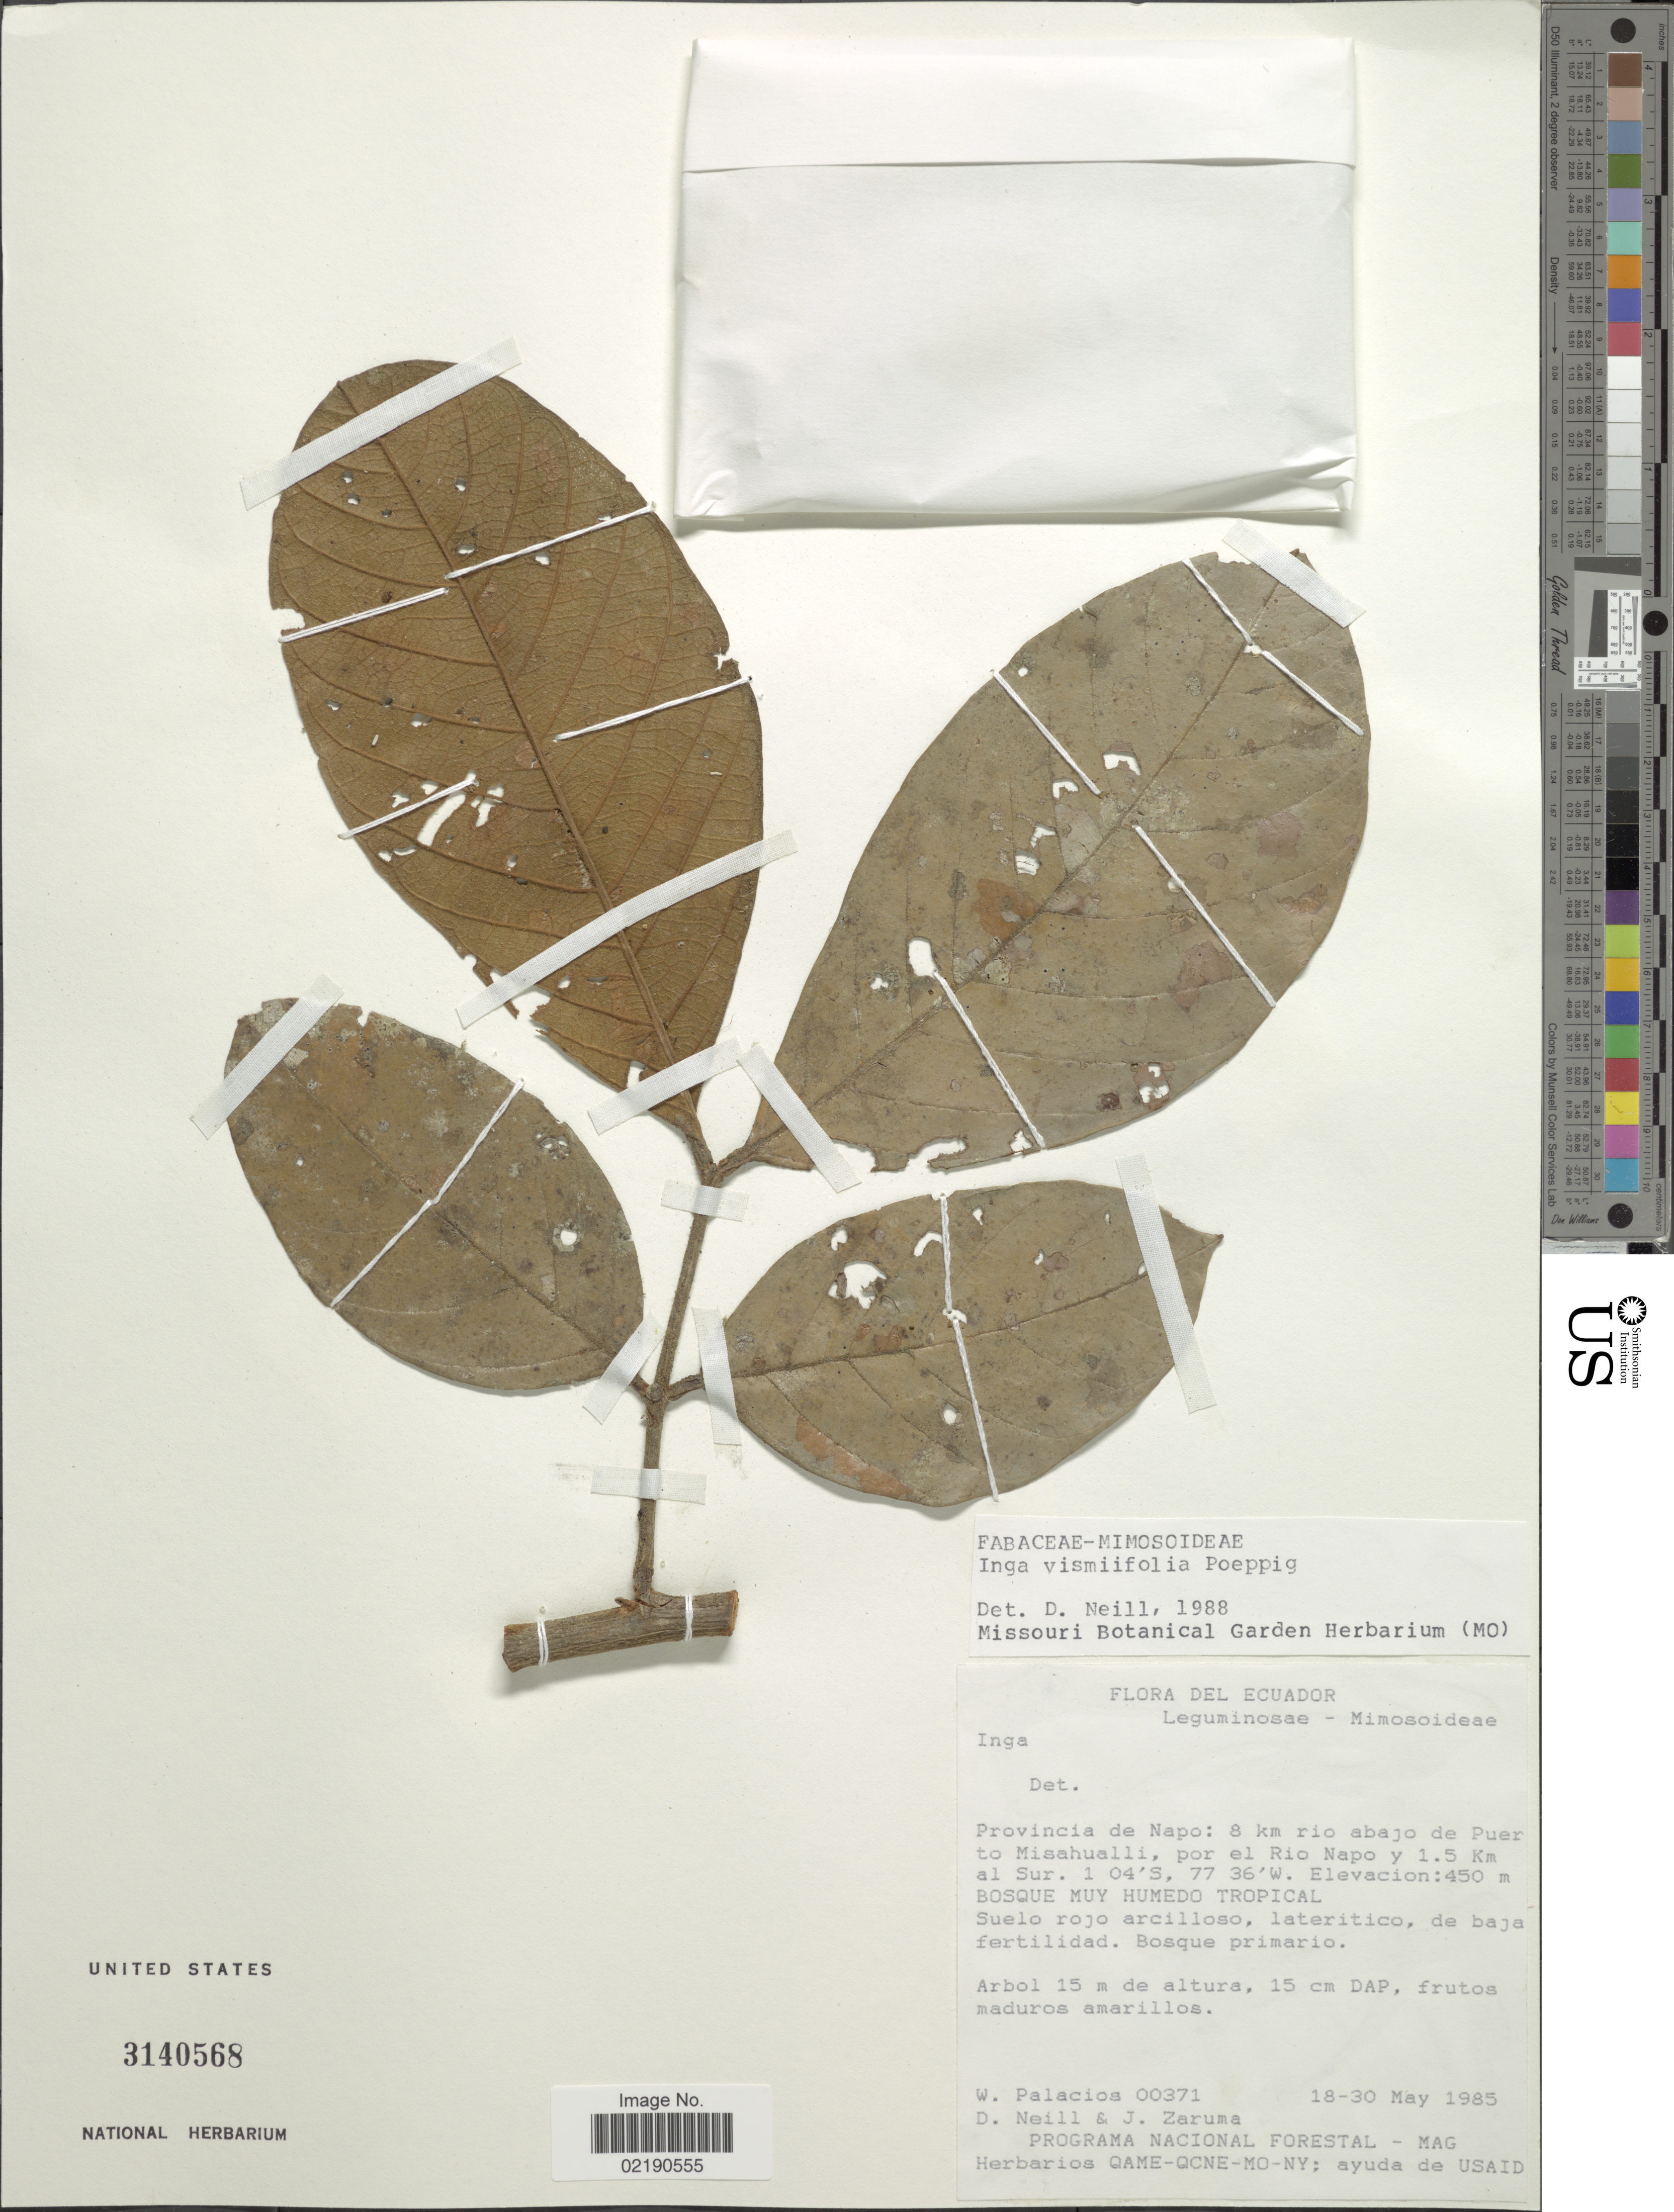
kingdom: Plantae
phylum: Tracheophyta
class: Magnoliopsida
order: Fabales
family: Fabaceae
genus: Inga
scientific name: Inga vismiifolia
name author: Poepp. & Endl.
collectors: W. Palacios, D. Neill & J. Zaruma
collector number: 00371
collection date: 1985-05-18/1985-05-30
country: Ecuador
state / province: Napo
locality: Provincia de Napo: 8 km rio abajo de Puerto Misahualli, por el Rio Napo y 1.5 Km al Sur.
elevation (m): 450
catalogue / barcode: US 3140568